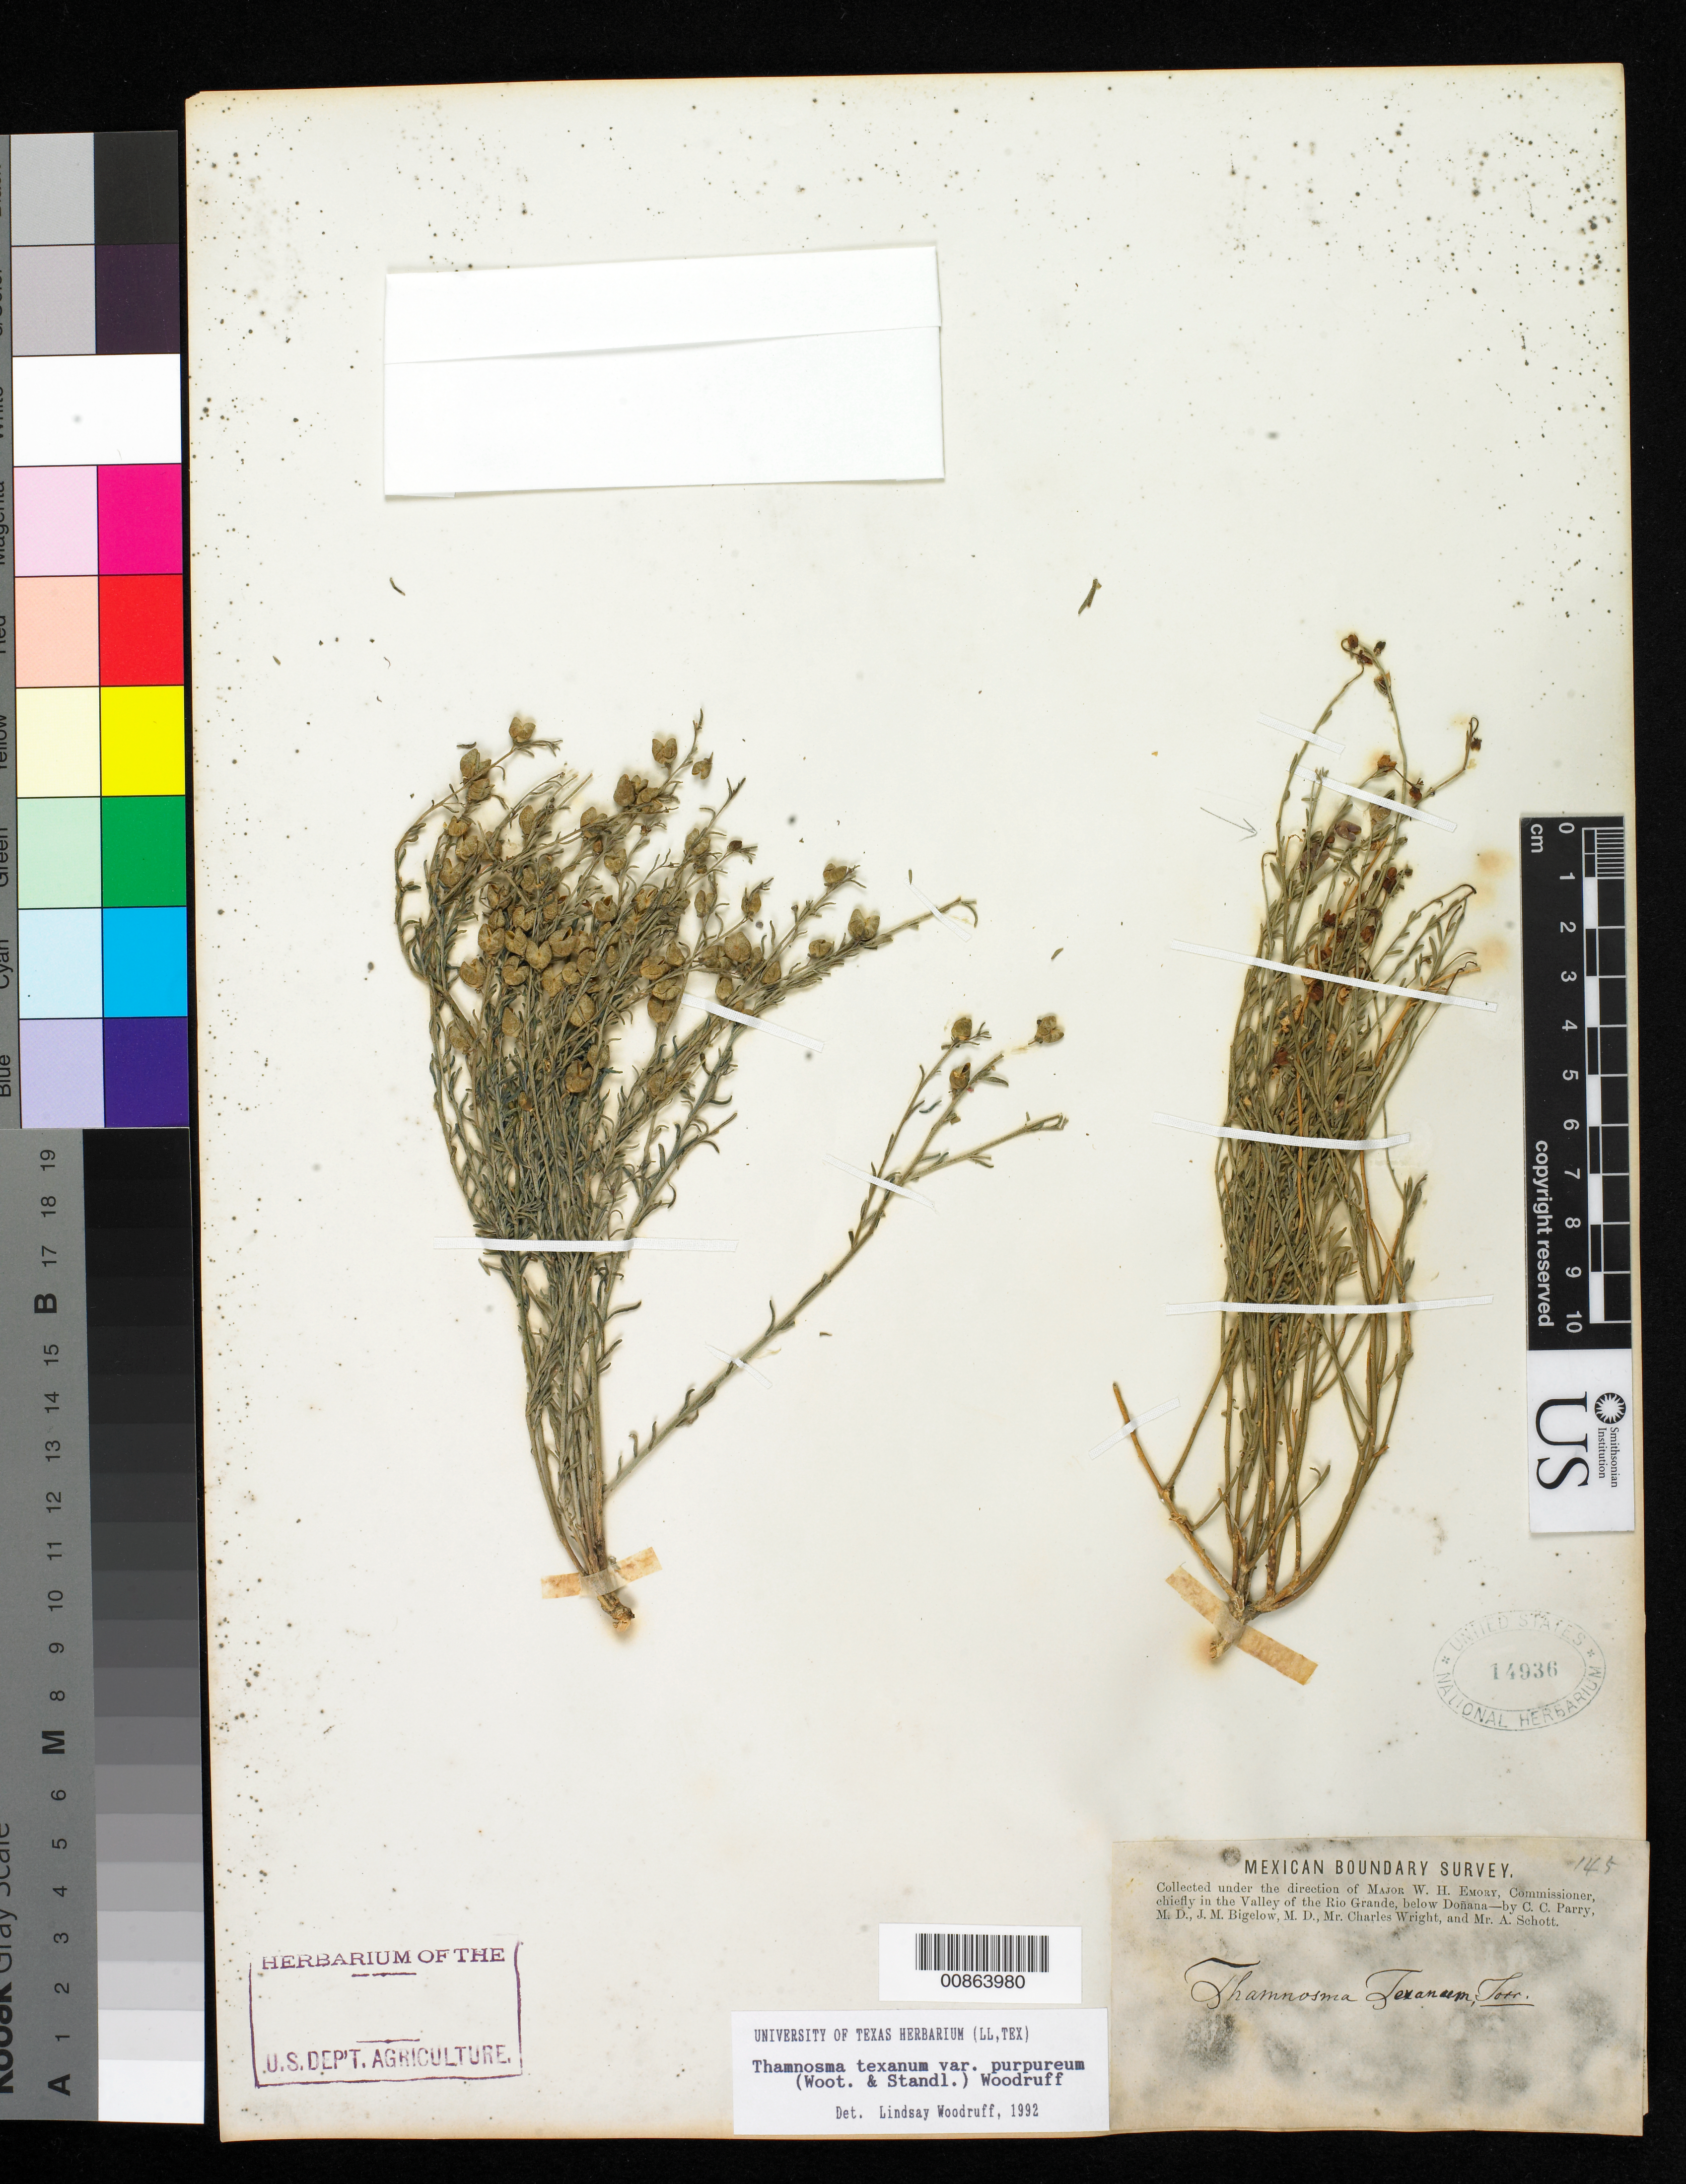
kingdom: Plantae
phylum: Tracheophyta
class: Magnoliopsida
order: Sapindales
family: Rutaceae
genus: Thamnosma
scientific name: Thamnosma texana var. purpurea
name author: (Wooton & Standl.) Woodruff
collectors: C. C. Parry, J. M. Bigelow, C. Wright & A. C. V. Schott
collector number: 145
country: United States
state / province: New Mexico / Texas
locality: Valley of the Rio Grande, below Doñana.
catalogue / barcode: US 14936